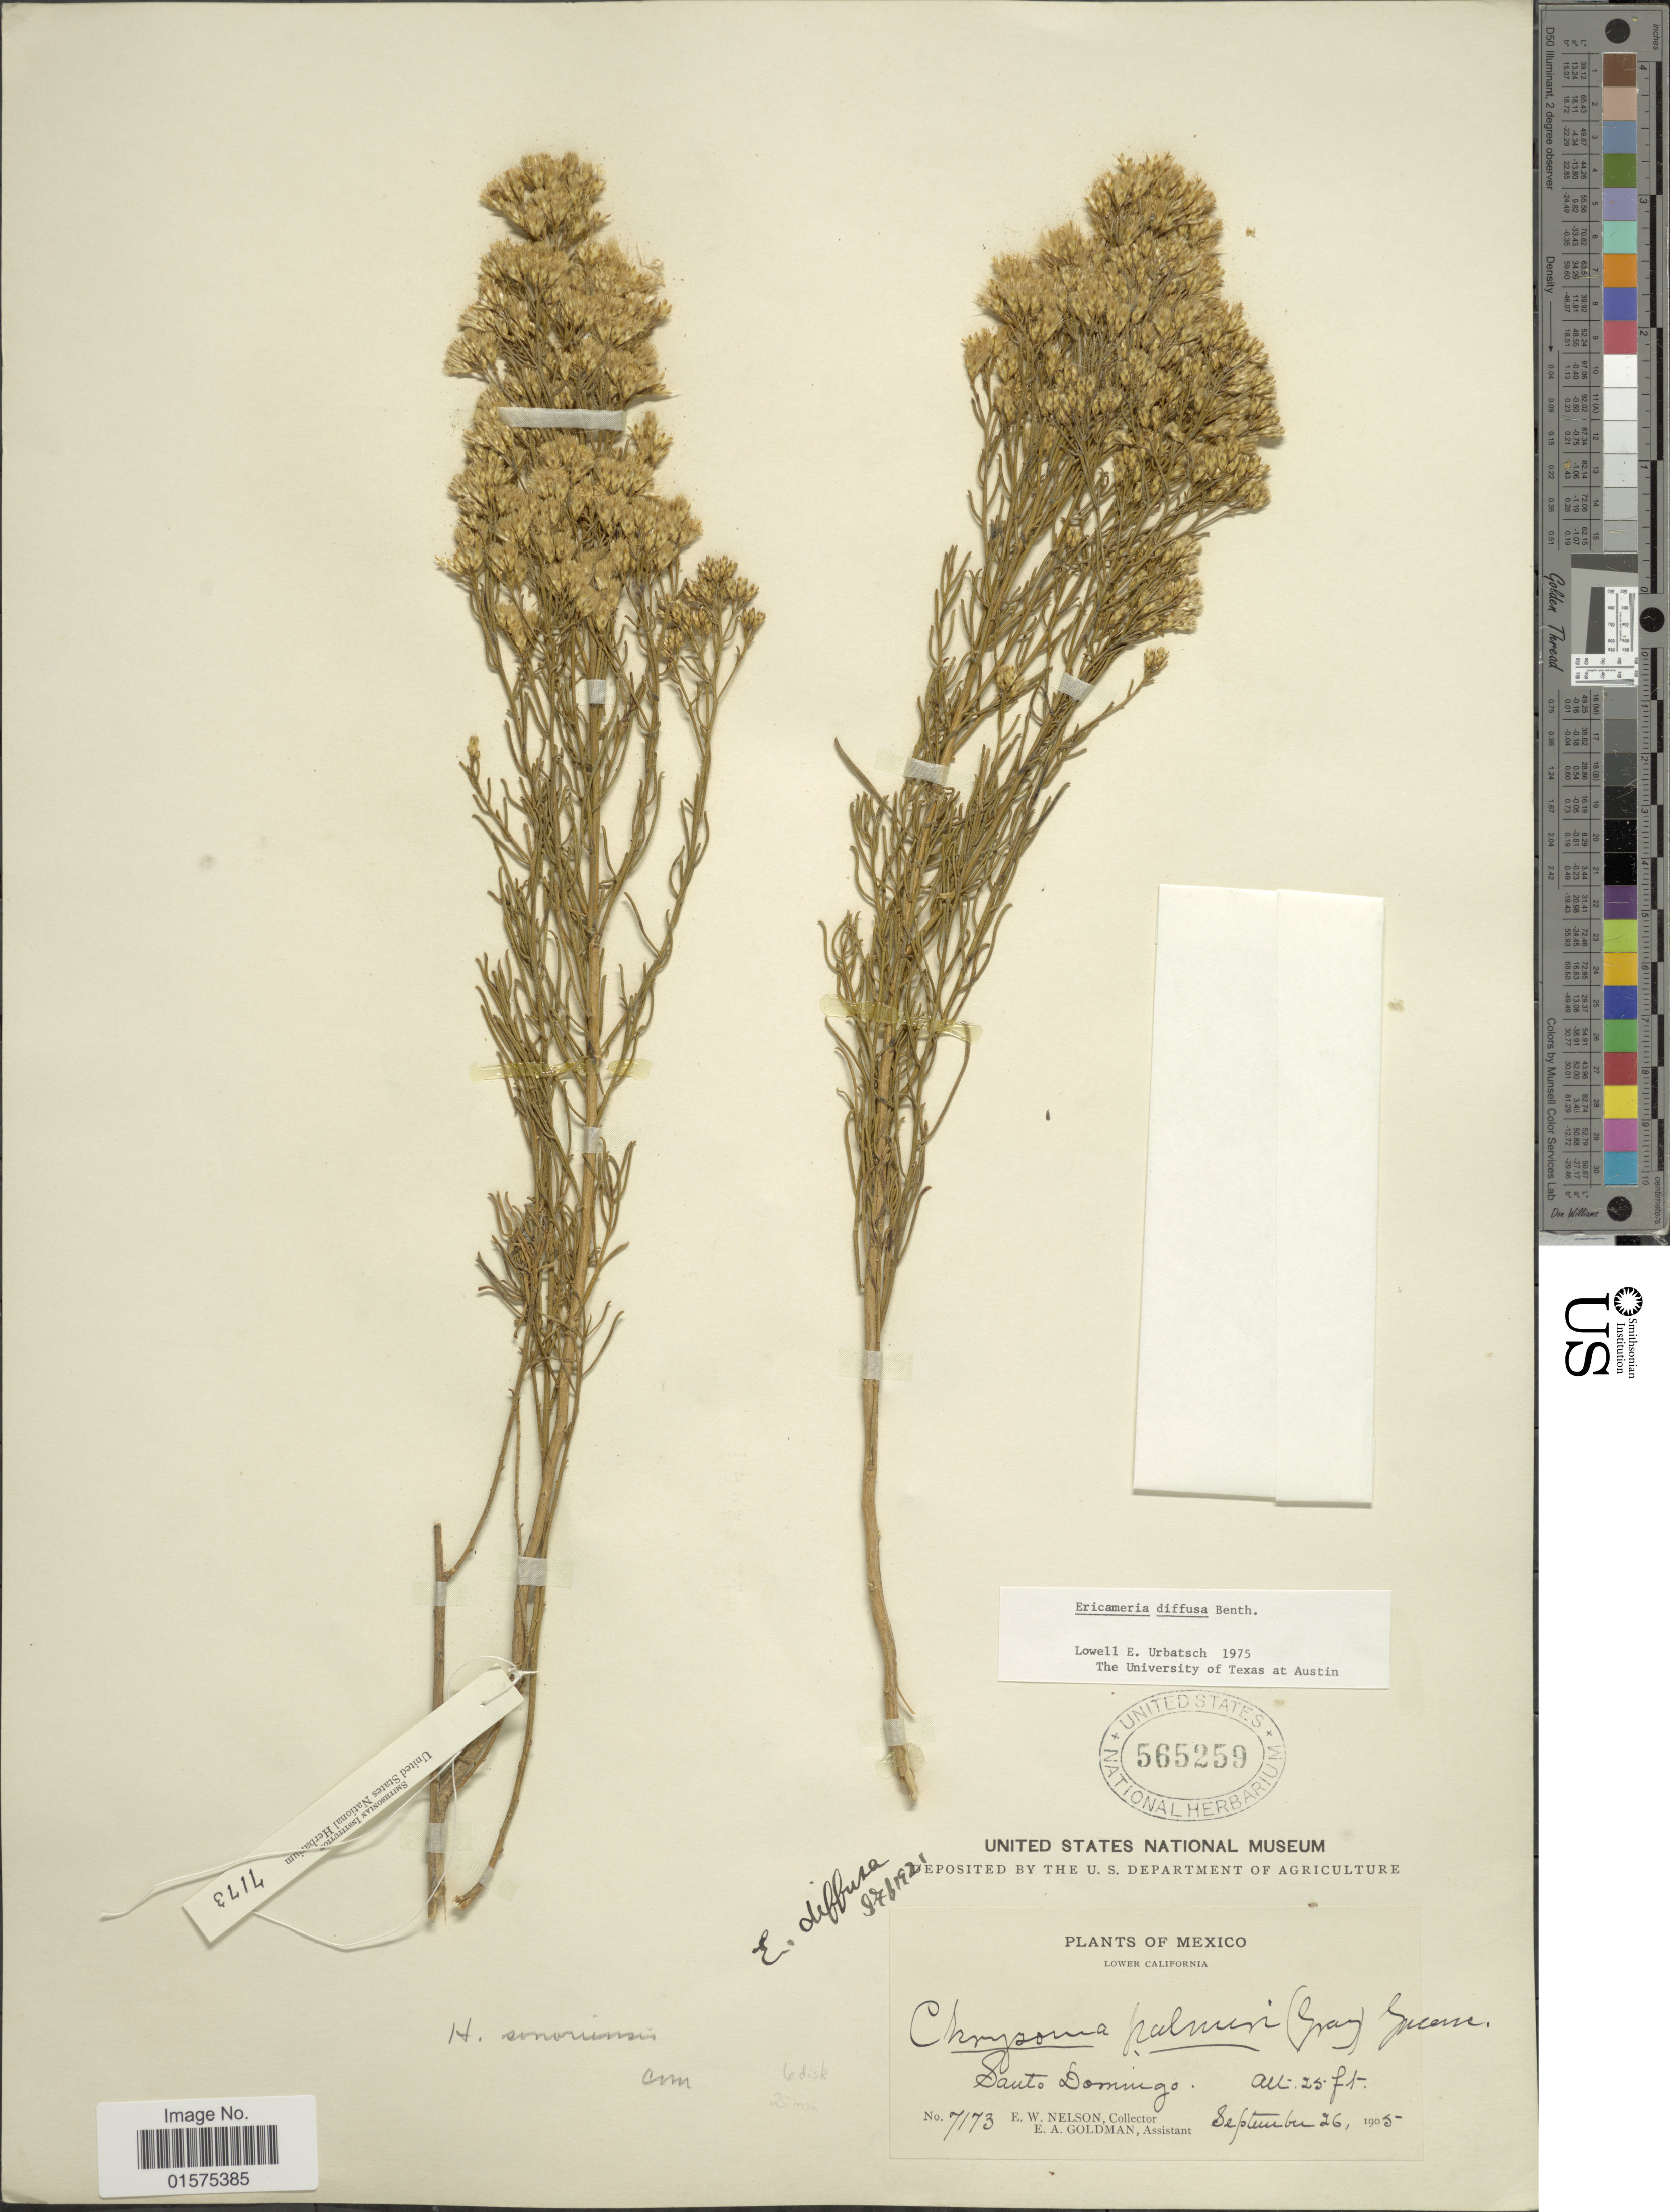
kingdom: Plantae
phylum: Tracheophyta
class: Magnoliopsida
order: Asterales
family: Asteraceae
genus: Xylothamia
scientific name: Xylothamia diffusa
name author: (Benth.) G.L. Nesom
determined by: Urbatsch, Lowell E., Curator (LSU), Louisiana State University (UNITED STATES)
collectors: E. W. Nelson & E. A. Goldman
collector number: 7173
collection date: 1905-09-26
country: Mexico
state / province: Baja California Sur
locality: Lower California. Santo Domingo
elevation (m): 8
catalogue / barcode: US 565259